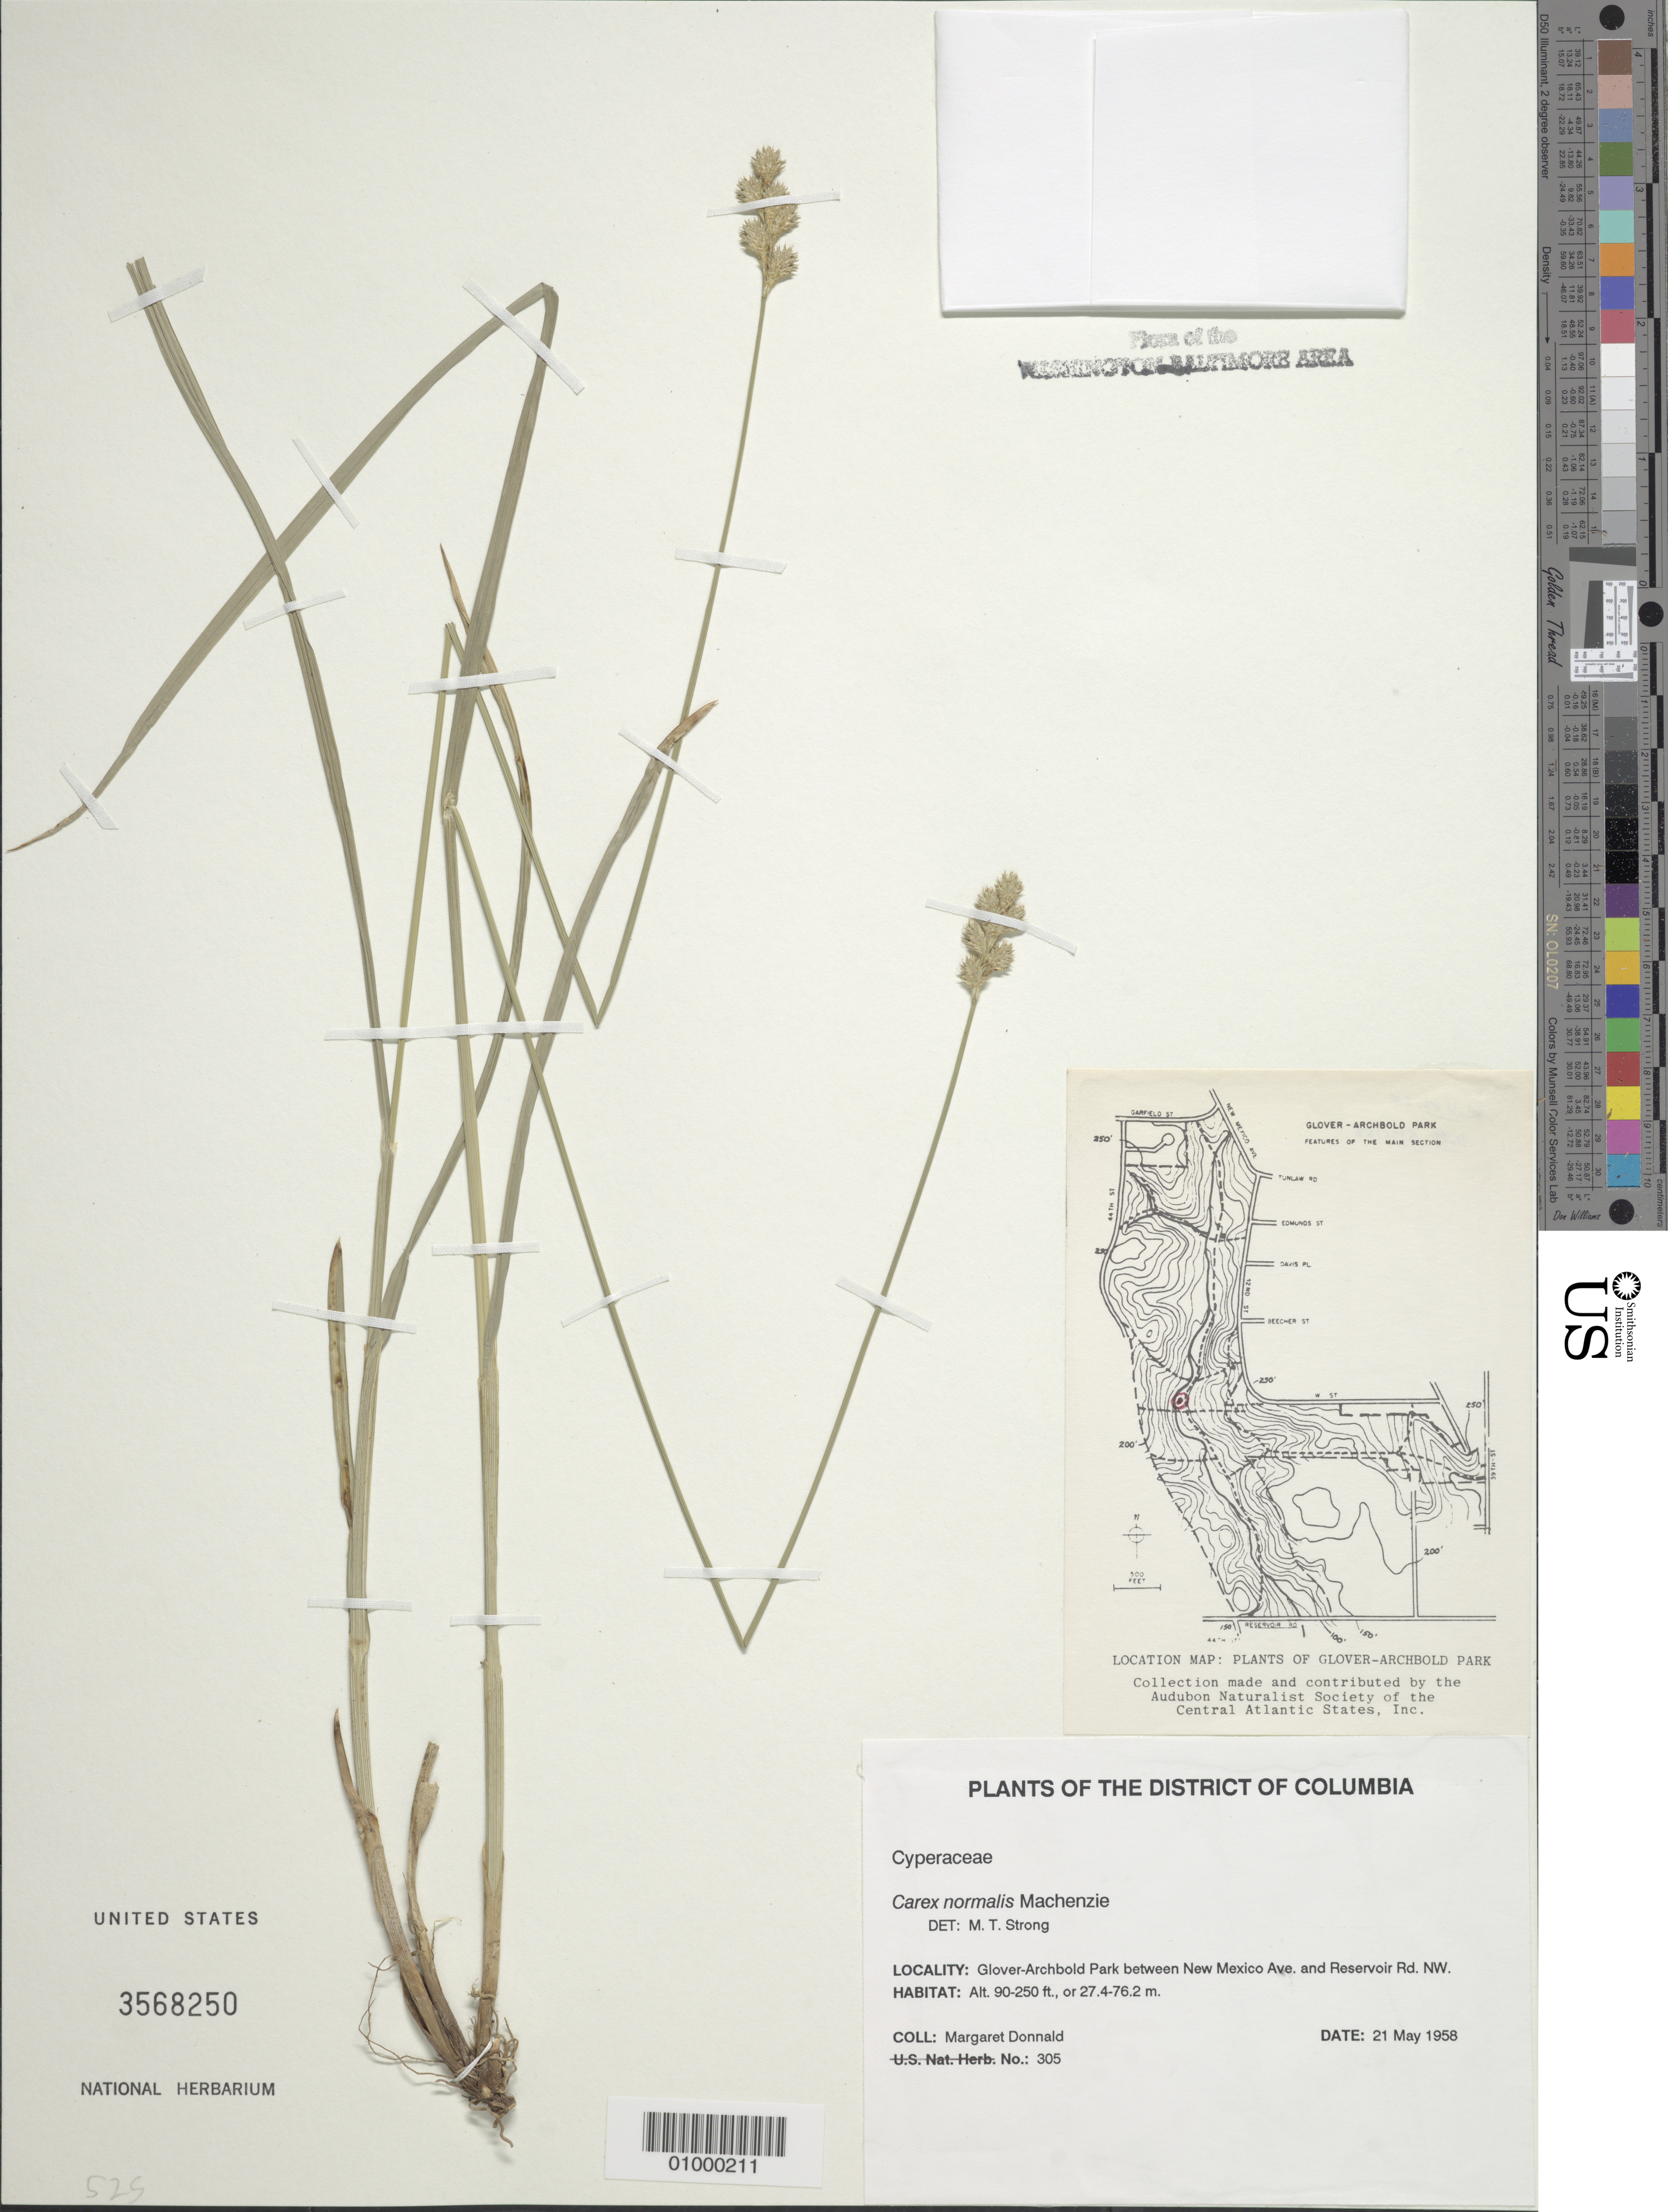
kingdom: Plantae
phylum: Tracheophyta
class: Liliopsida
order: Poales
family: Cyperaceae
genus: Carex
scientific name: Carex normalis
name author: Mack.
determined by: Strong, M. T., (US), Smithsonian Institution - National Museum of Natural History (UNITED STATES)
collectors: M. Donnald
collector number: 305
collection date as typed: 21 May 1958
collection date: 1958-05-21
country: United States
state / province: District of Columbia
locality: Glover-Archbold Park between New Mexico Avenue and Reservoir Road NW.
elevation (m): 27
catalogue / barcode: US 3568250